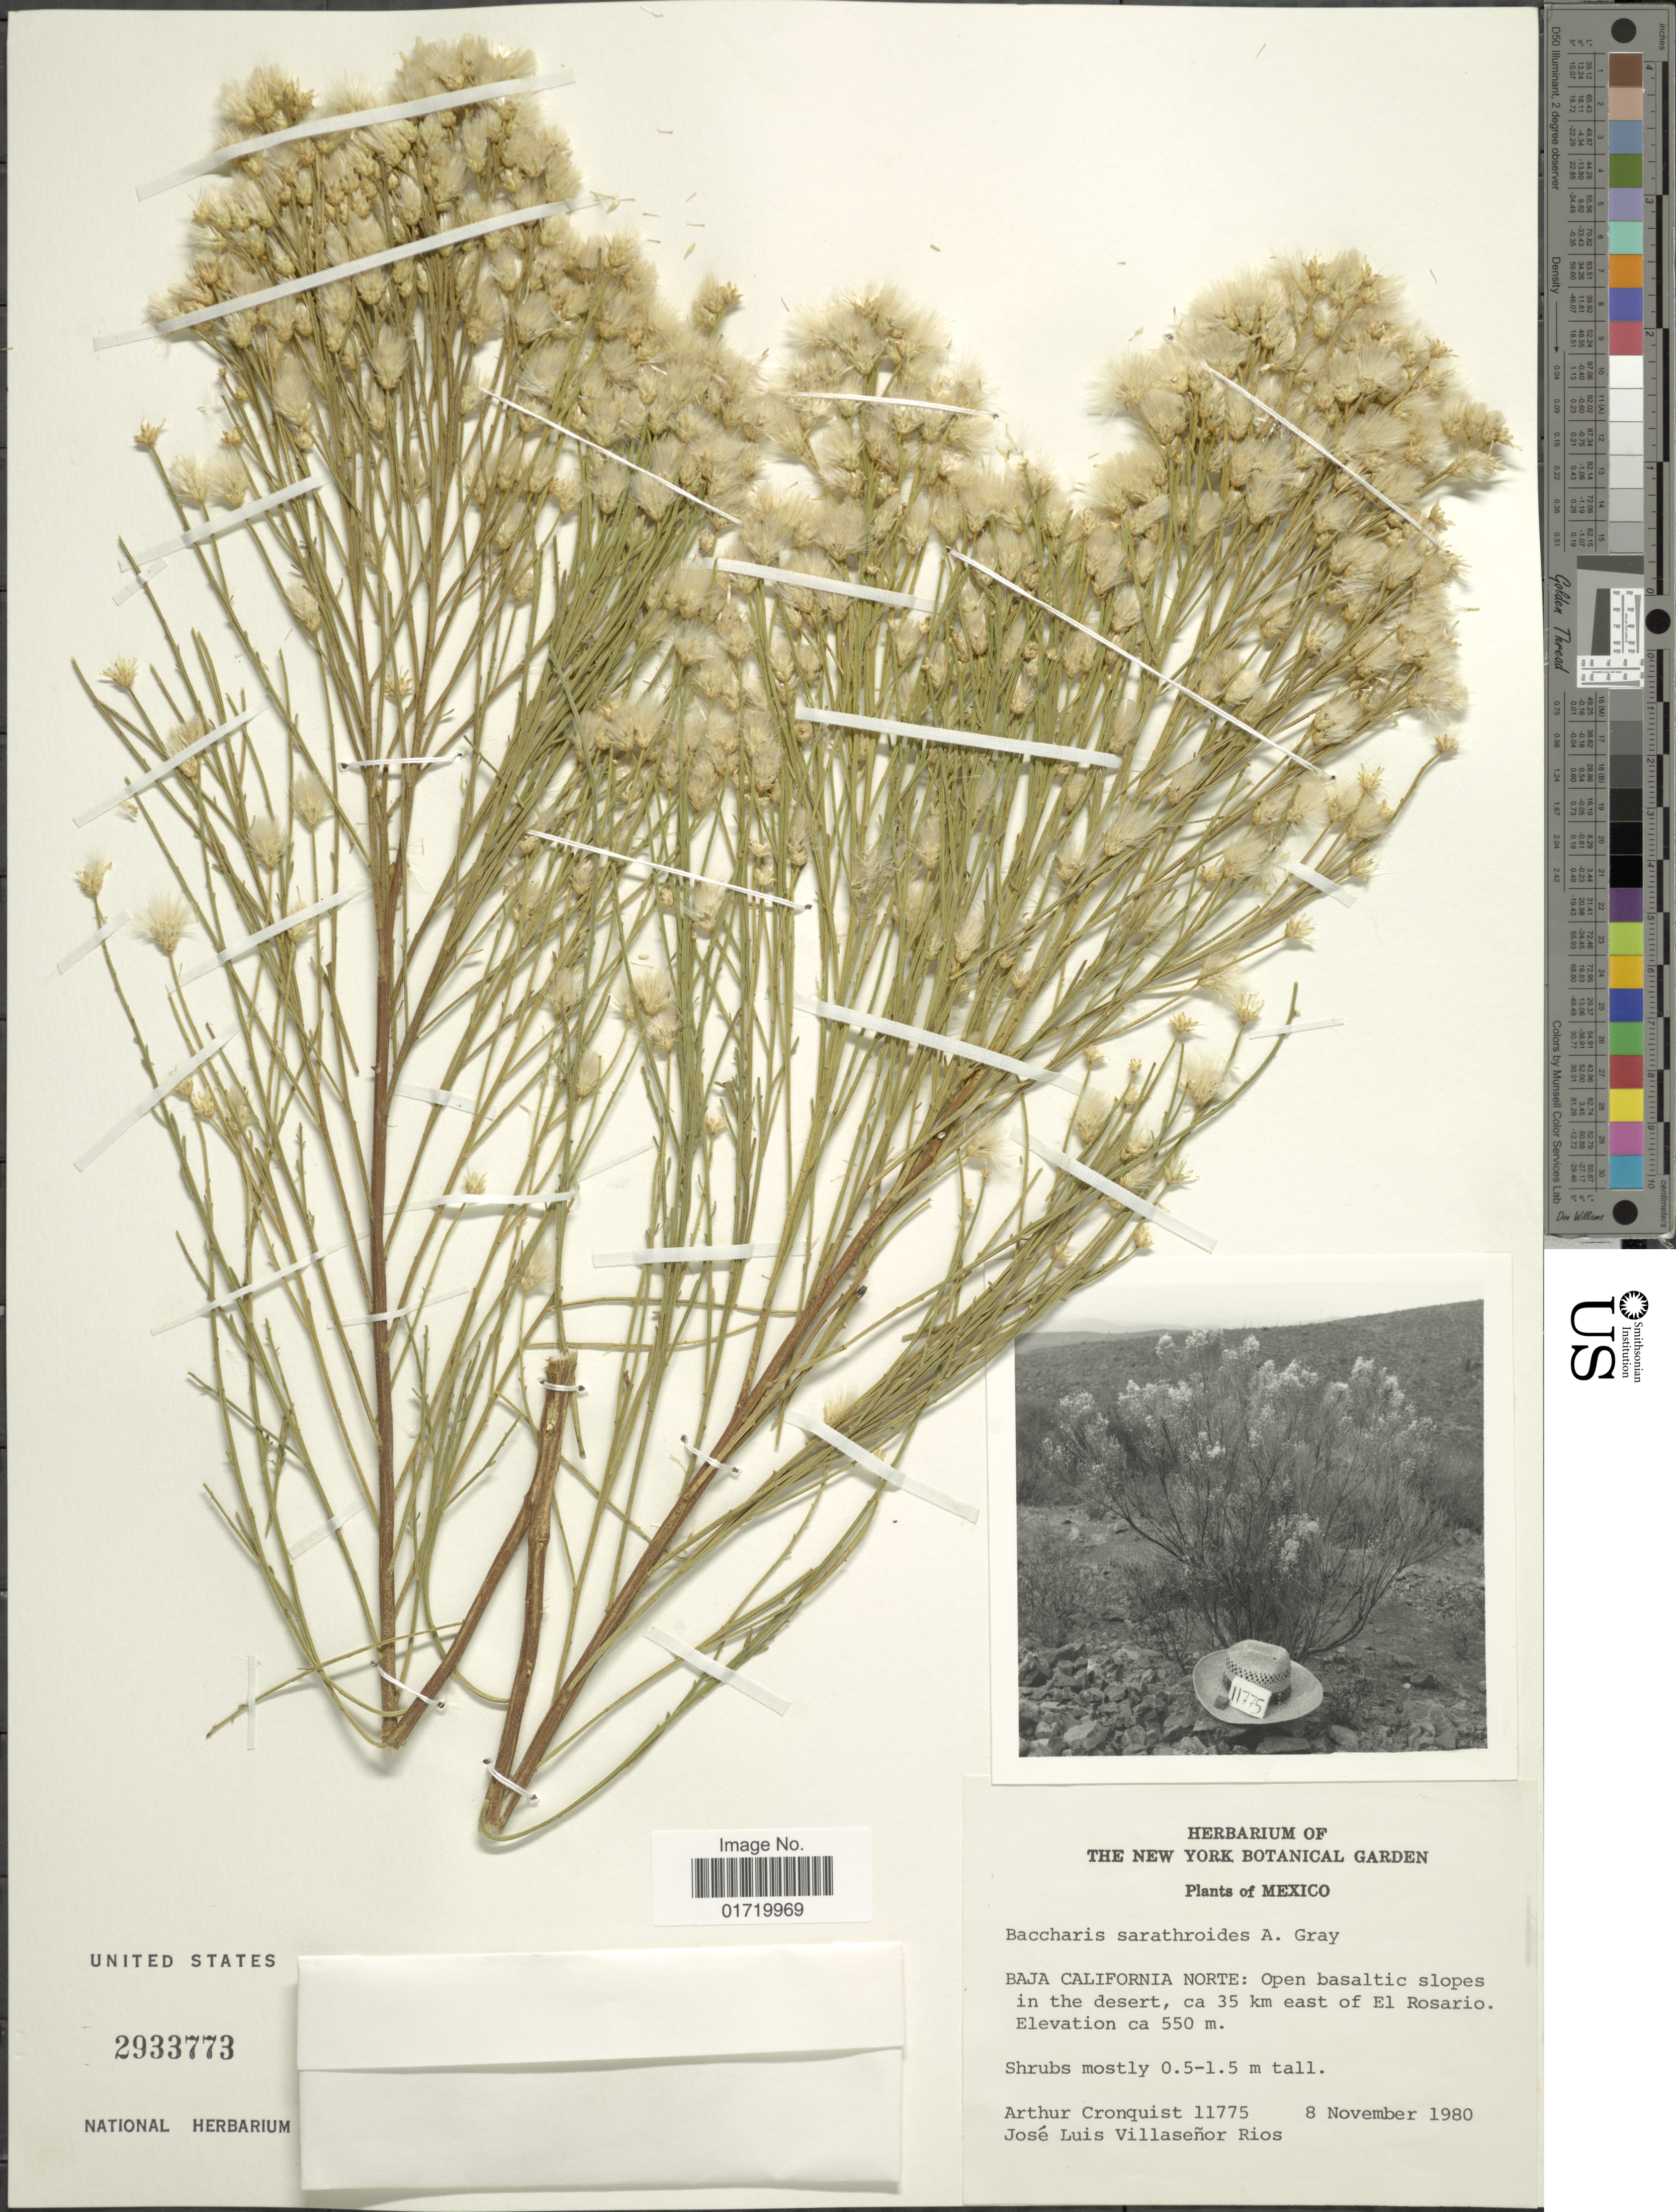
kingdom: Plantae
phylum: Tracheophyta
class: Magnoliopsida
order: Asterales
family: Asteraceae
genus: Baccharis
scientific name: Baccharis sarothroides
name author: A. Gray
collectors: A. J. Cronquist & J. L. Villasenor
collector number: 11775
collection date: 1980-11-08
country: Mexico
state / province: Baja California Sur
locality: Baja California Norte, ca 35 km east of El Rosario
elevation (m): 550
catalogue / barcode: US 2933773